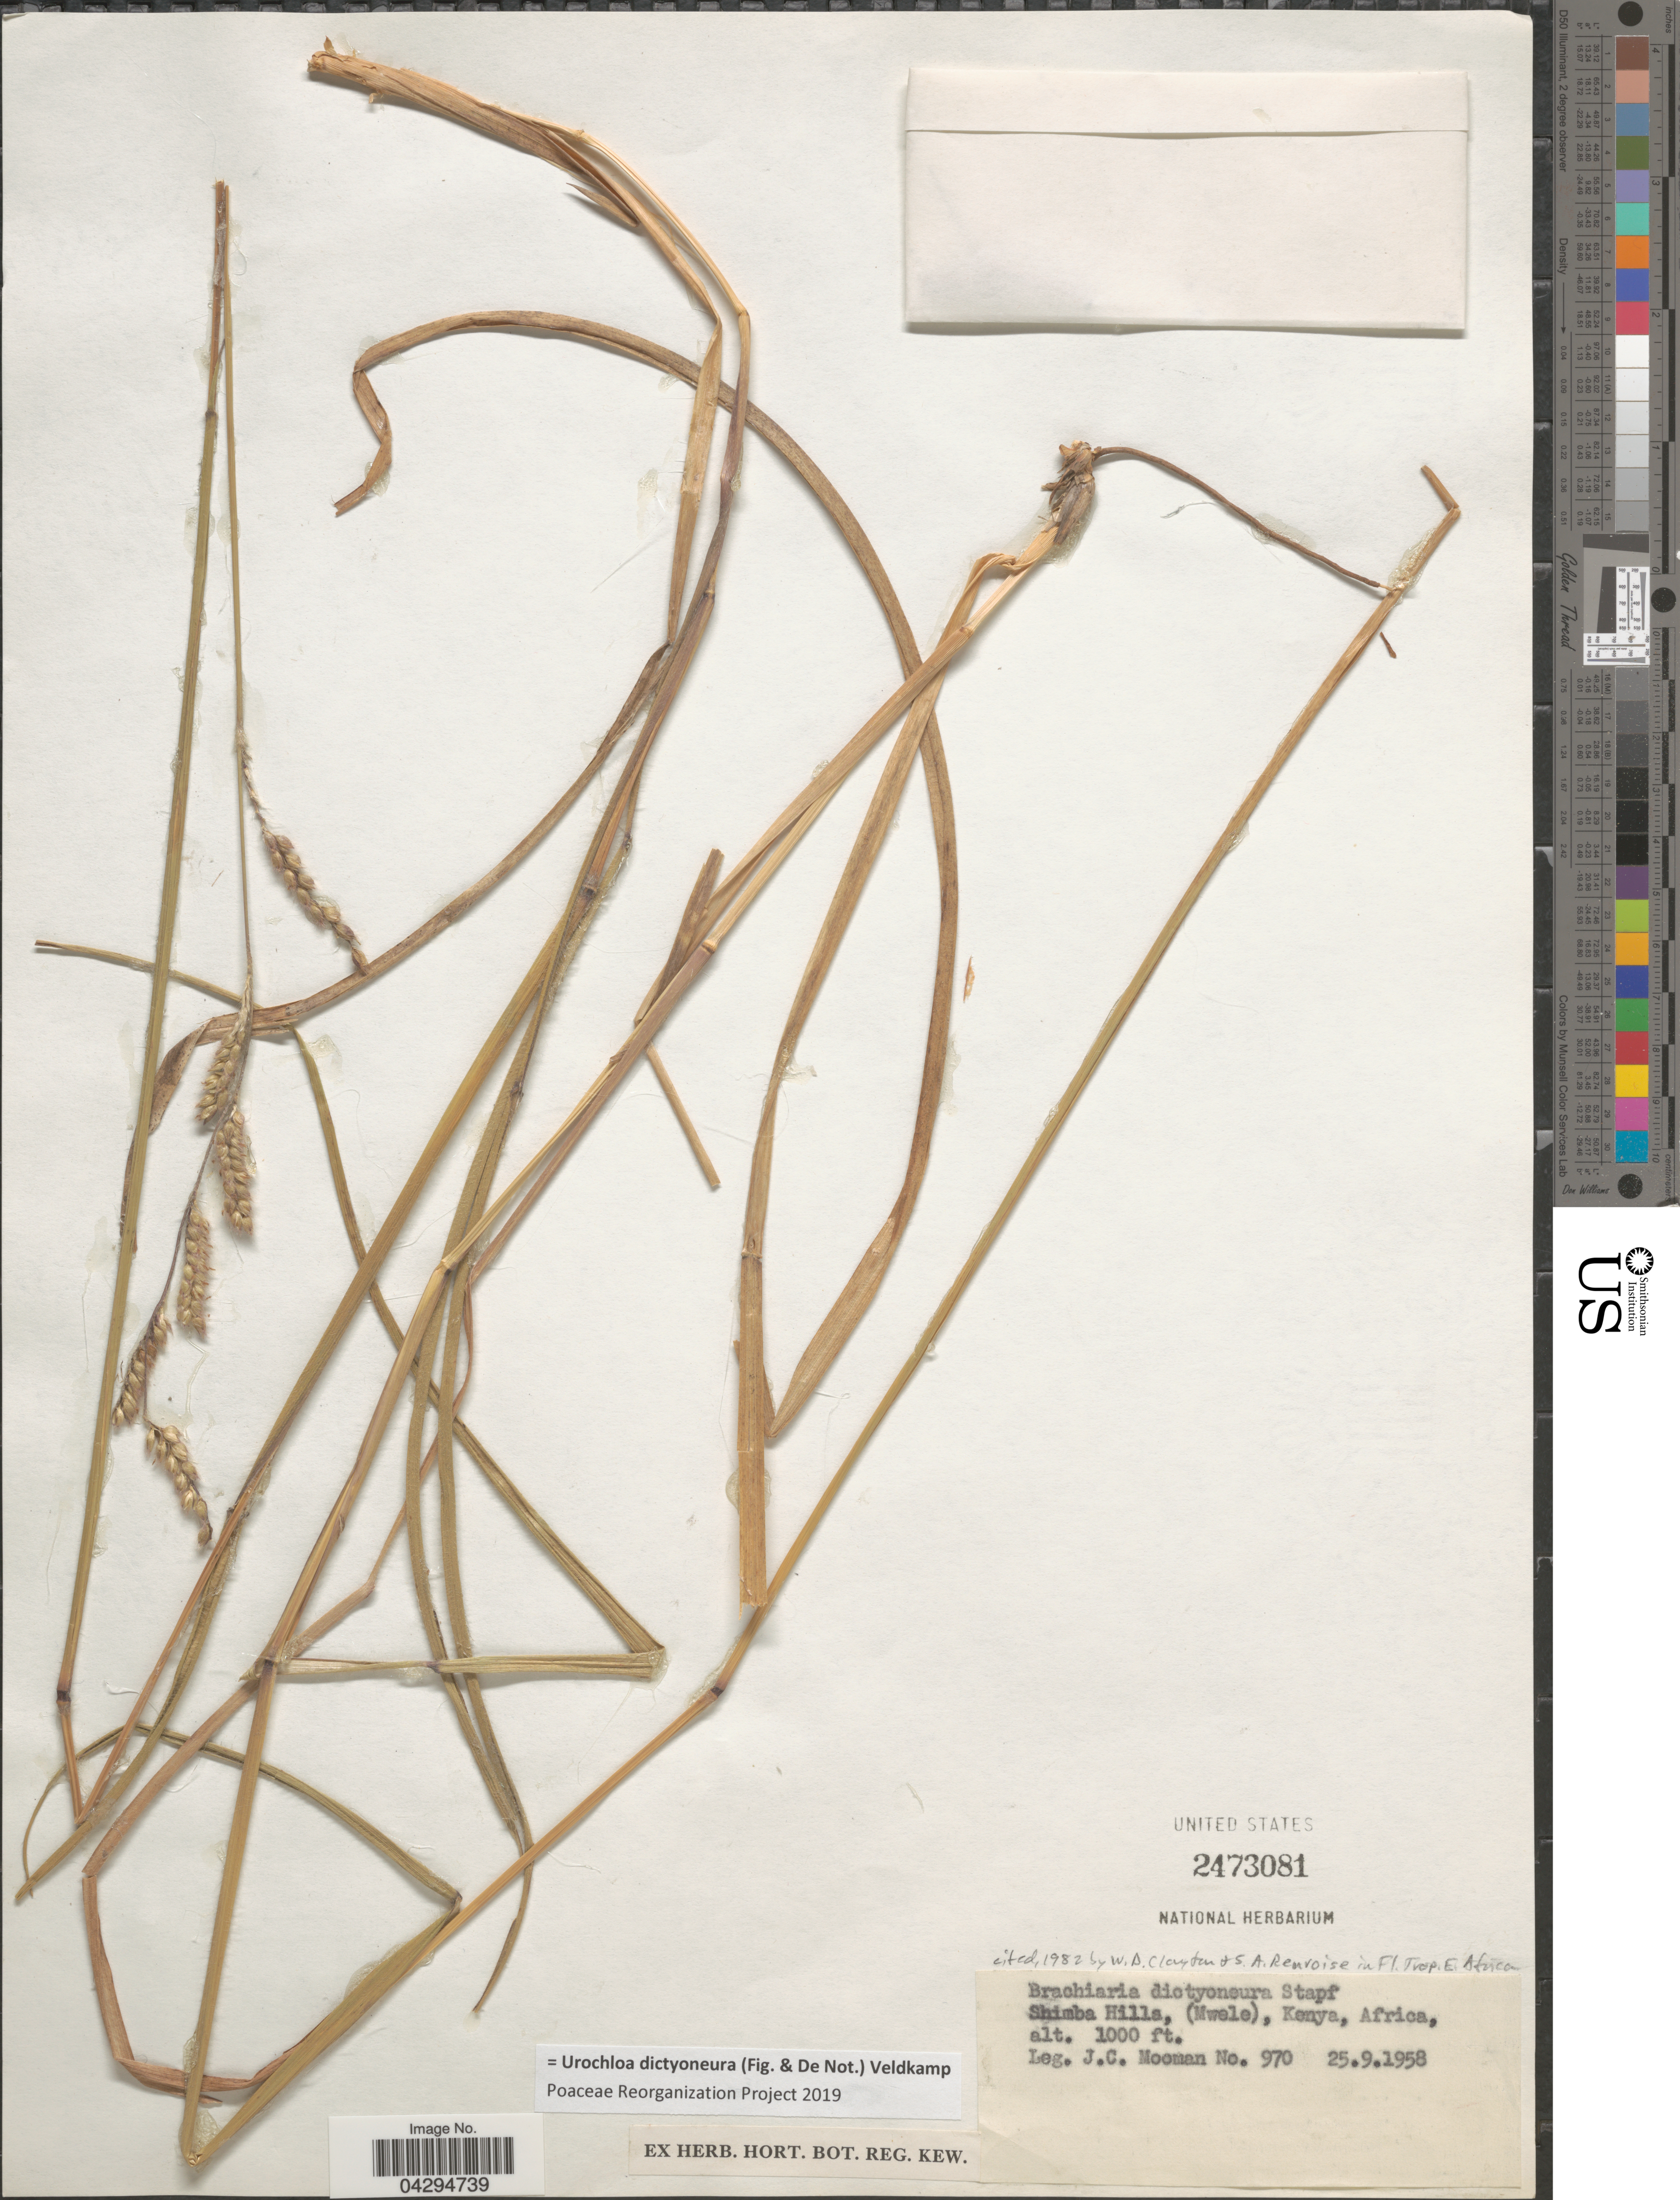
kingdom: Plantae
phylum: Tracheophyta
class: Liliopsida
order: Poales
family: Poaceae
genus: Urochloa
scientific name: Urochloa dictyoneura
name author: (Fig. & De Not.) Veldkamp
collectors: J. Mooman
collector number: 970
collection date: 1958-09-25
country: Kenya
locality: Shimba Hills, (Mwele).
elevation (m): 305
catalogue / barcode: US 2473081